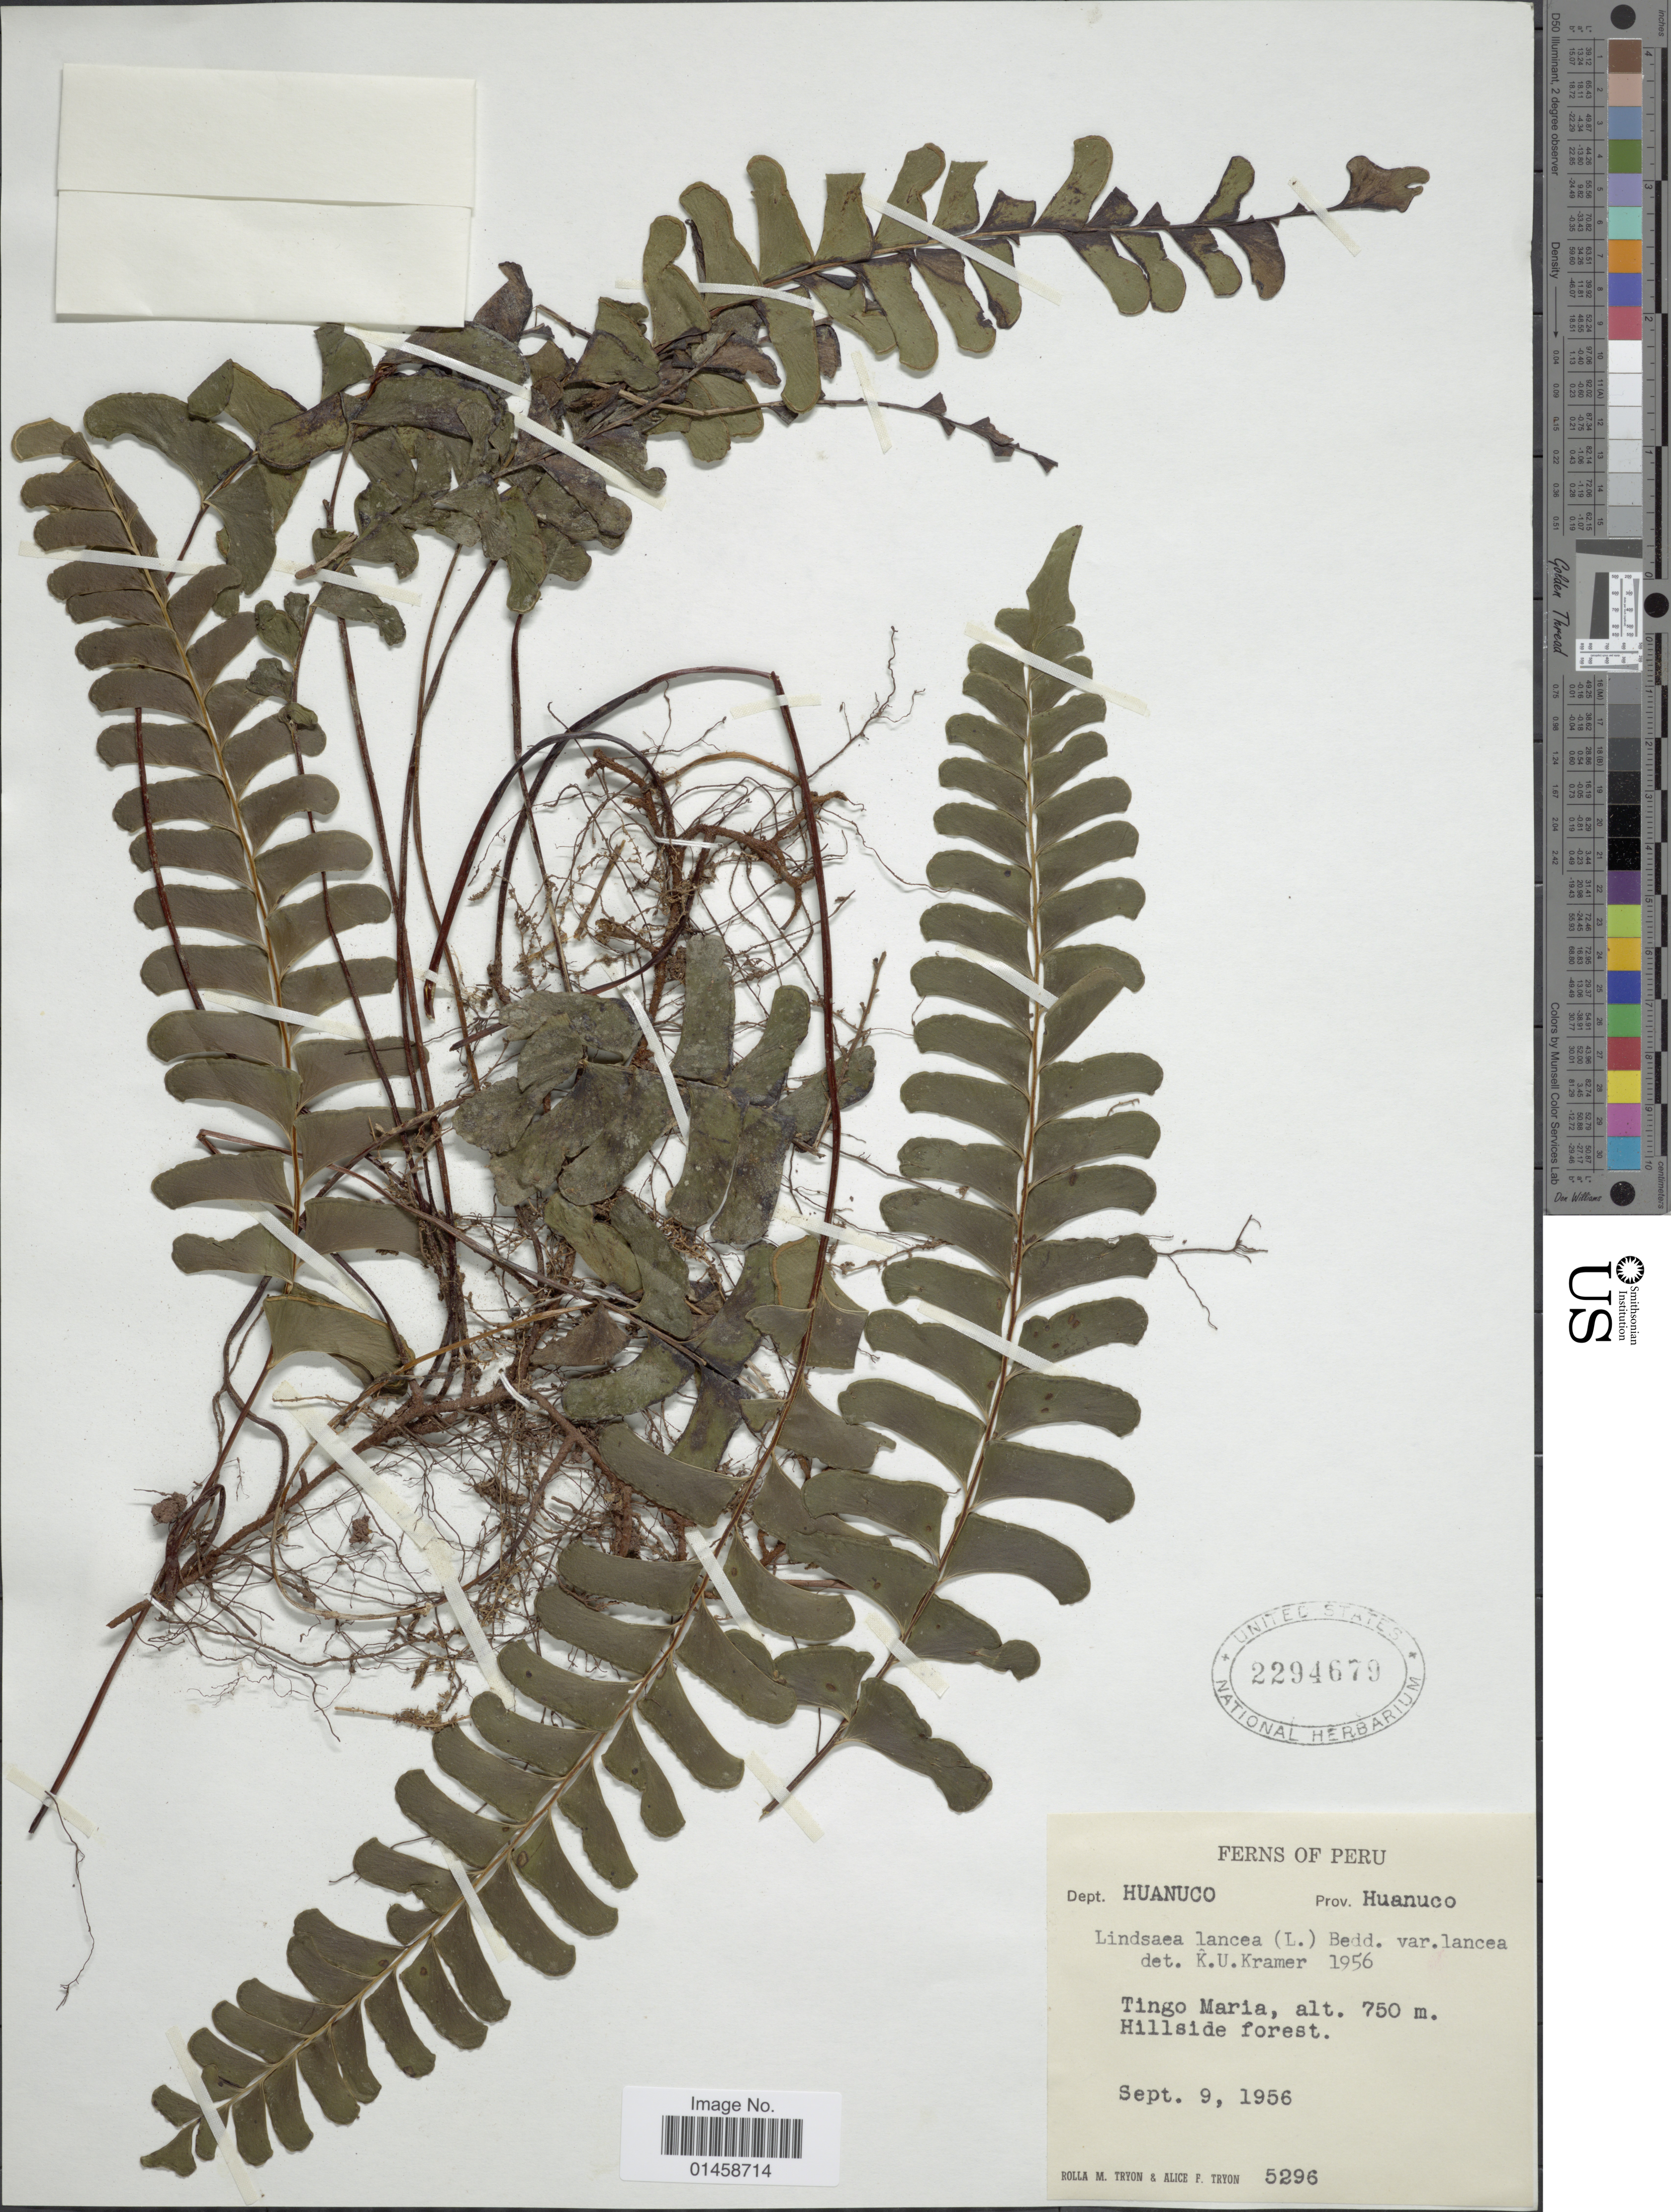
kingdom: Plantae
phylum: Tracheophyta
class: Polypodiopsida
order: Polypodiales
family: Lindsaeaceae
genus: Lindsaea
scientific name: Lindsaea lancea var. falcata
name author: (Dryand.) Rosenst.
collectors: R. M. Tryon & A. F. Tryon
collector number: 5296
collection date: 1956-09-09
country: Peru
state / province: Huánuco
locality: Dept. Huanuco, Tingo Maria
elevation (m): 750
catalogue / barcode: US 2294679